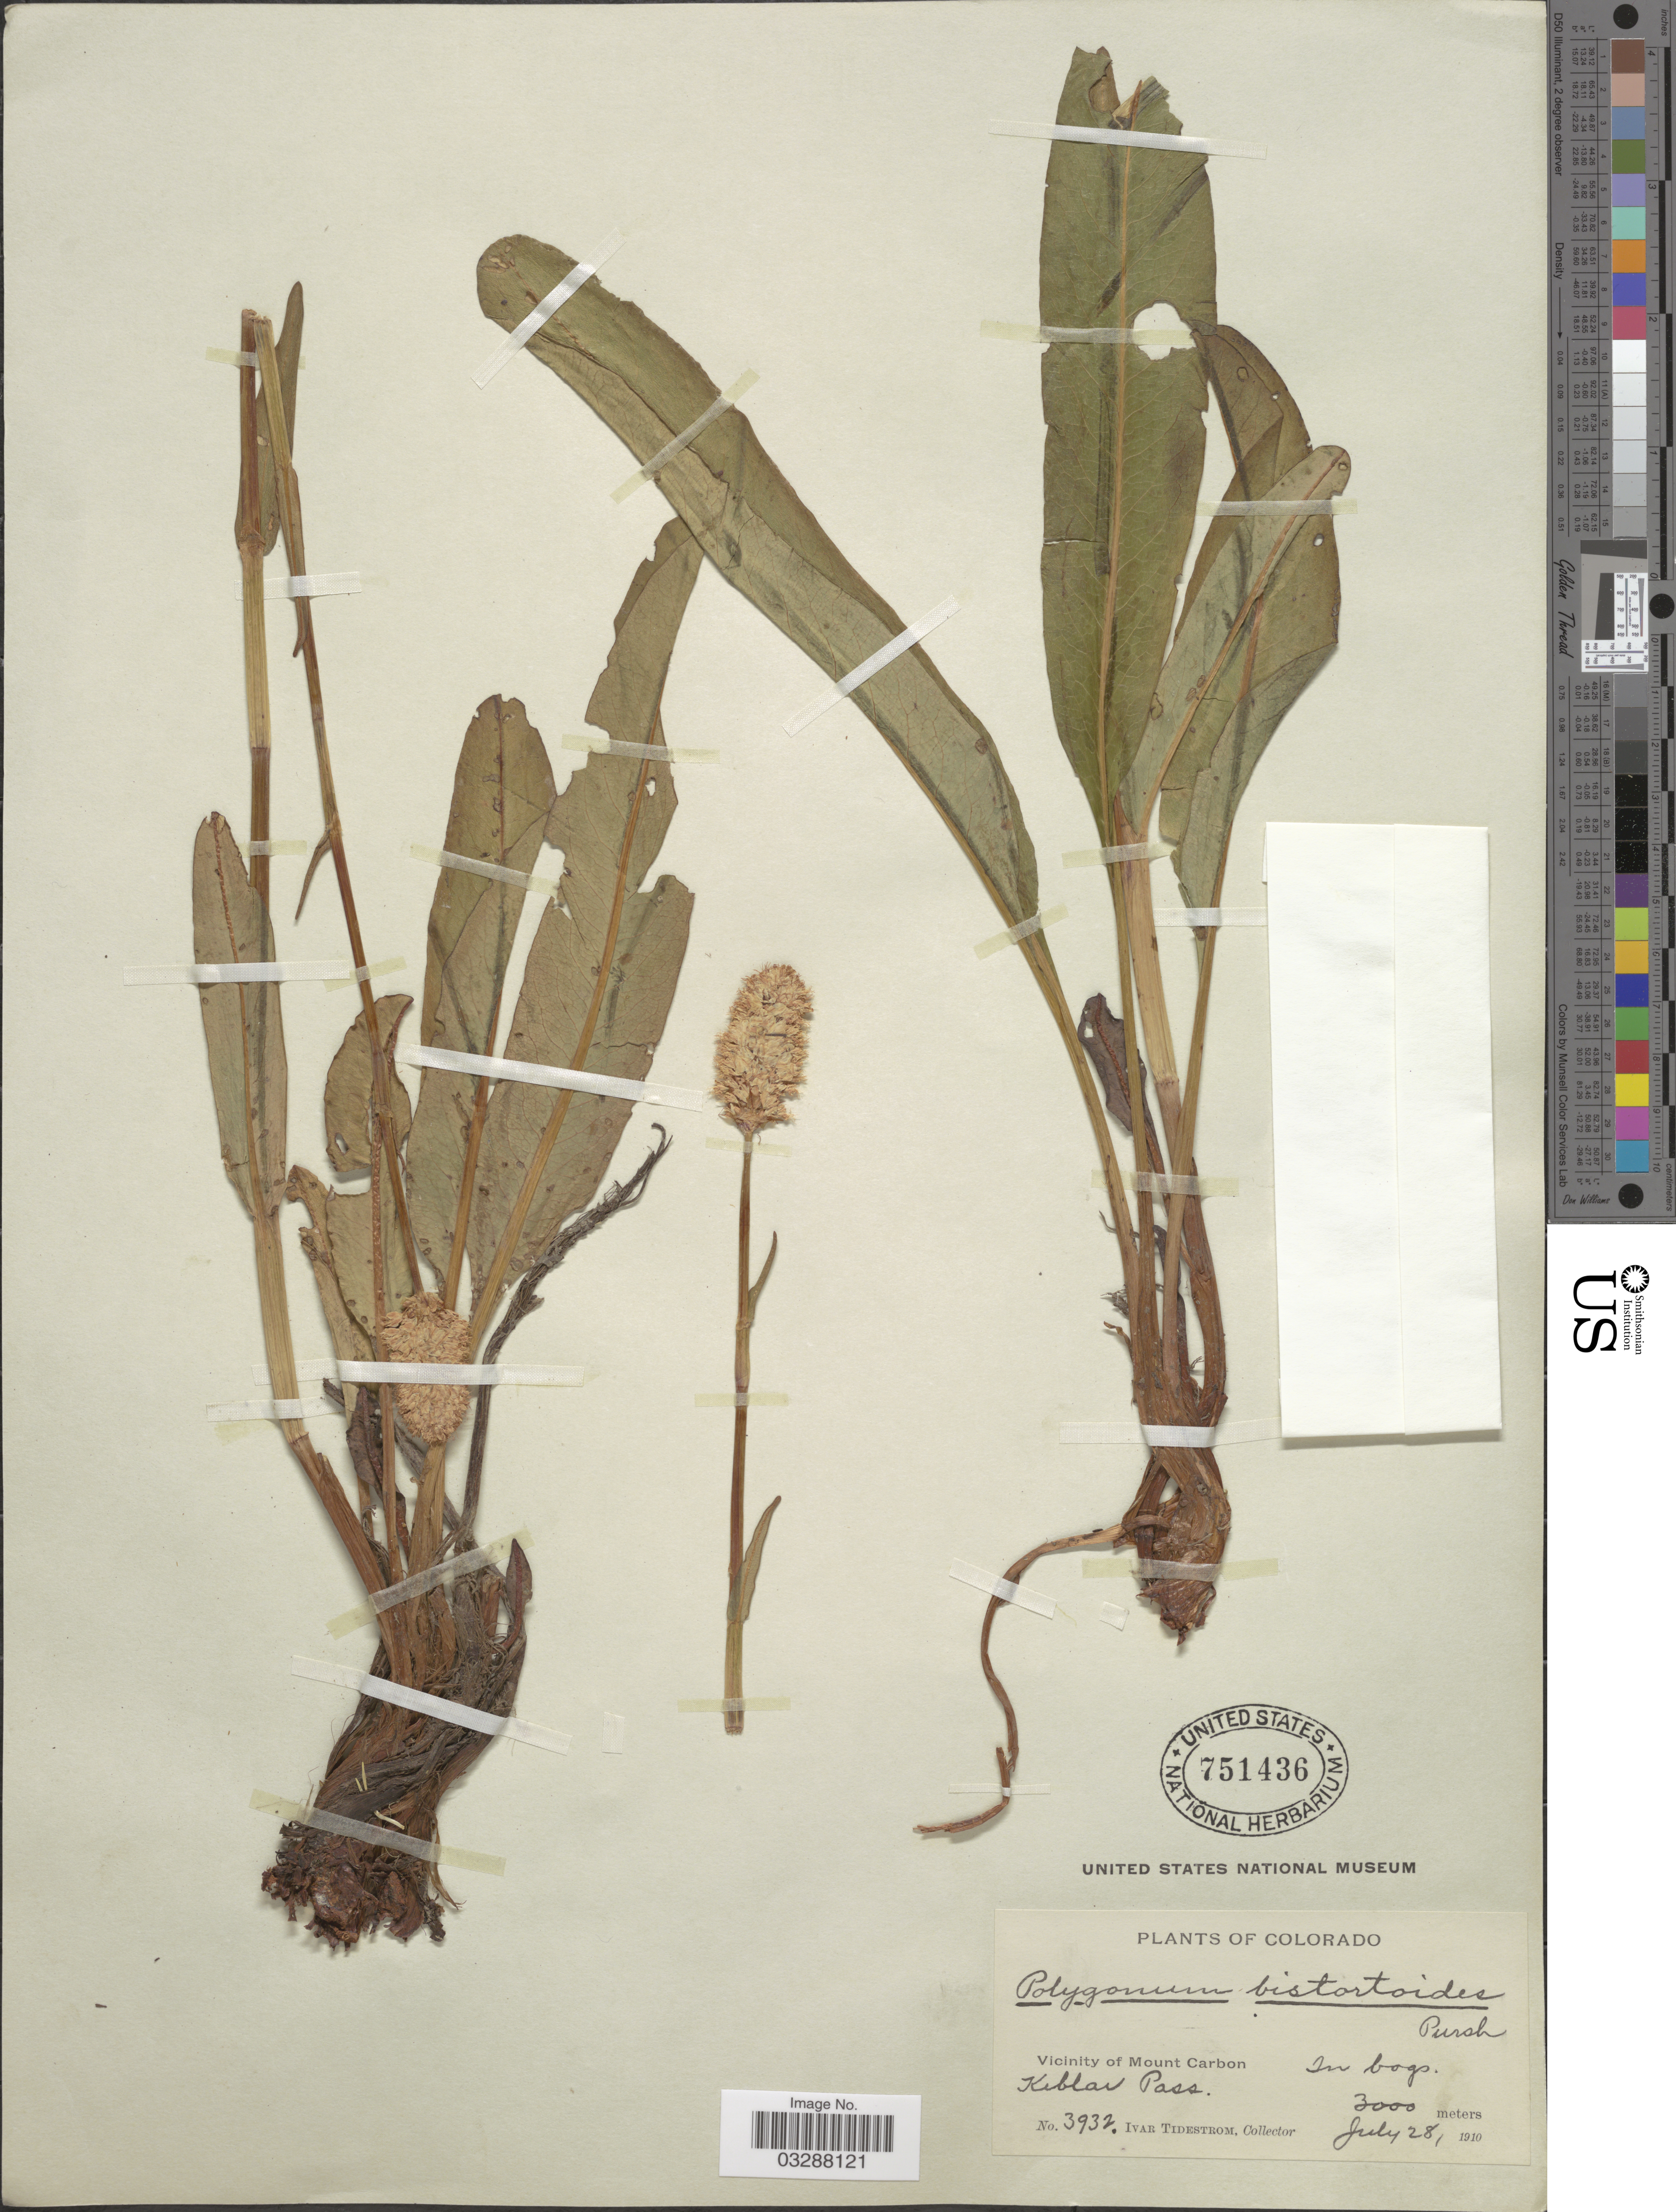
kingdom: Plantae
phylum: Tracheophyta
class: Magnoliopsida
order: Caryophyllales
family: Polygonaceae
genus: Bistorta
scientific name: Bistorta bistortoides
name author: (Pursh) Small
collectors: I. F. Tidestrom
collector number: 3932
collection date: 1910-07-28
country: United States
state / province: Colorado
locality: Vicinity of Mount Carbon. Kebler Pass.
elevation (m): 3000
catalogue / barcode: US 751436